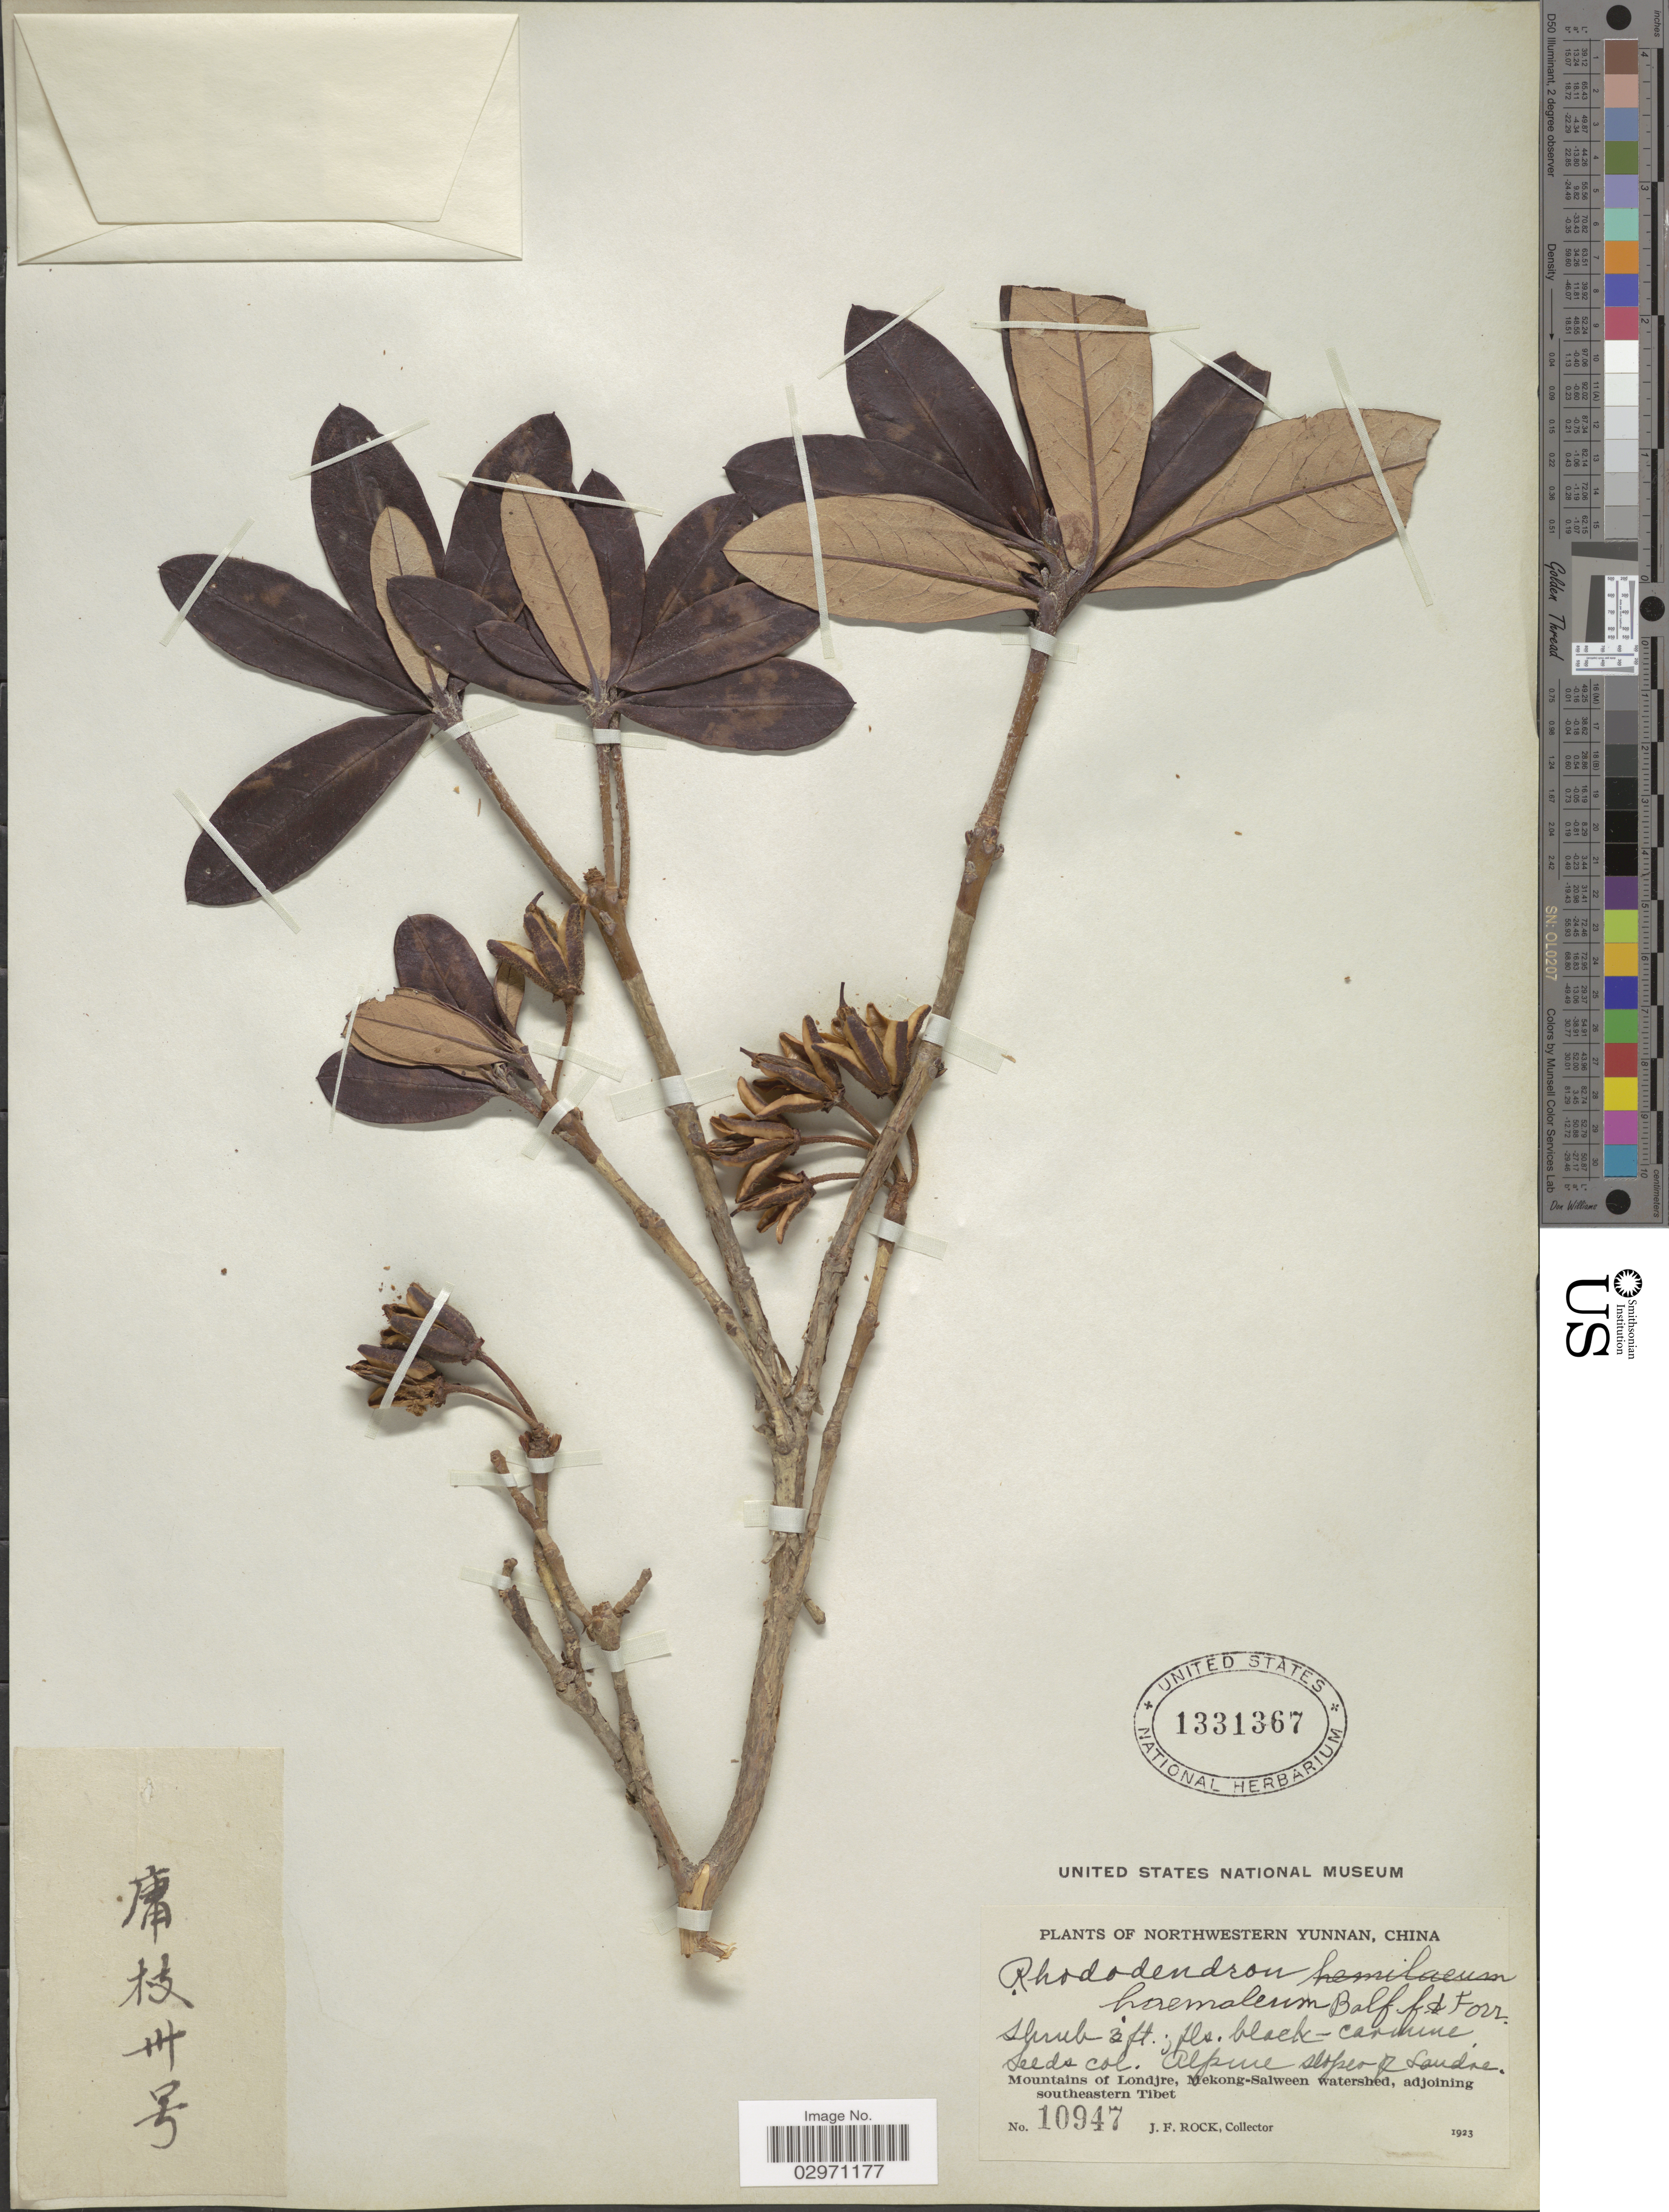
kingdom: Plantae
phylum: Tracheophyta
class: Magnoliopsida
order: Ericales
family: Ericaceae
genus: Rhododendron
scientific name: Rhododendron haemaleum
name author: Balf. f. & Forrest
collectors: J. Rock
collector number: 10947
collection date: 1923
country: China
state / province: Yunnan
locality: Northwestern Yunnan. Alpine slopes of Londre. Mountains of Londjre, Mekong-Salween watershed, adjoining southeastern Tibet.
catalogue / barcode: US 1331367